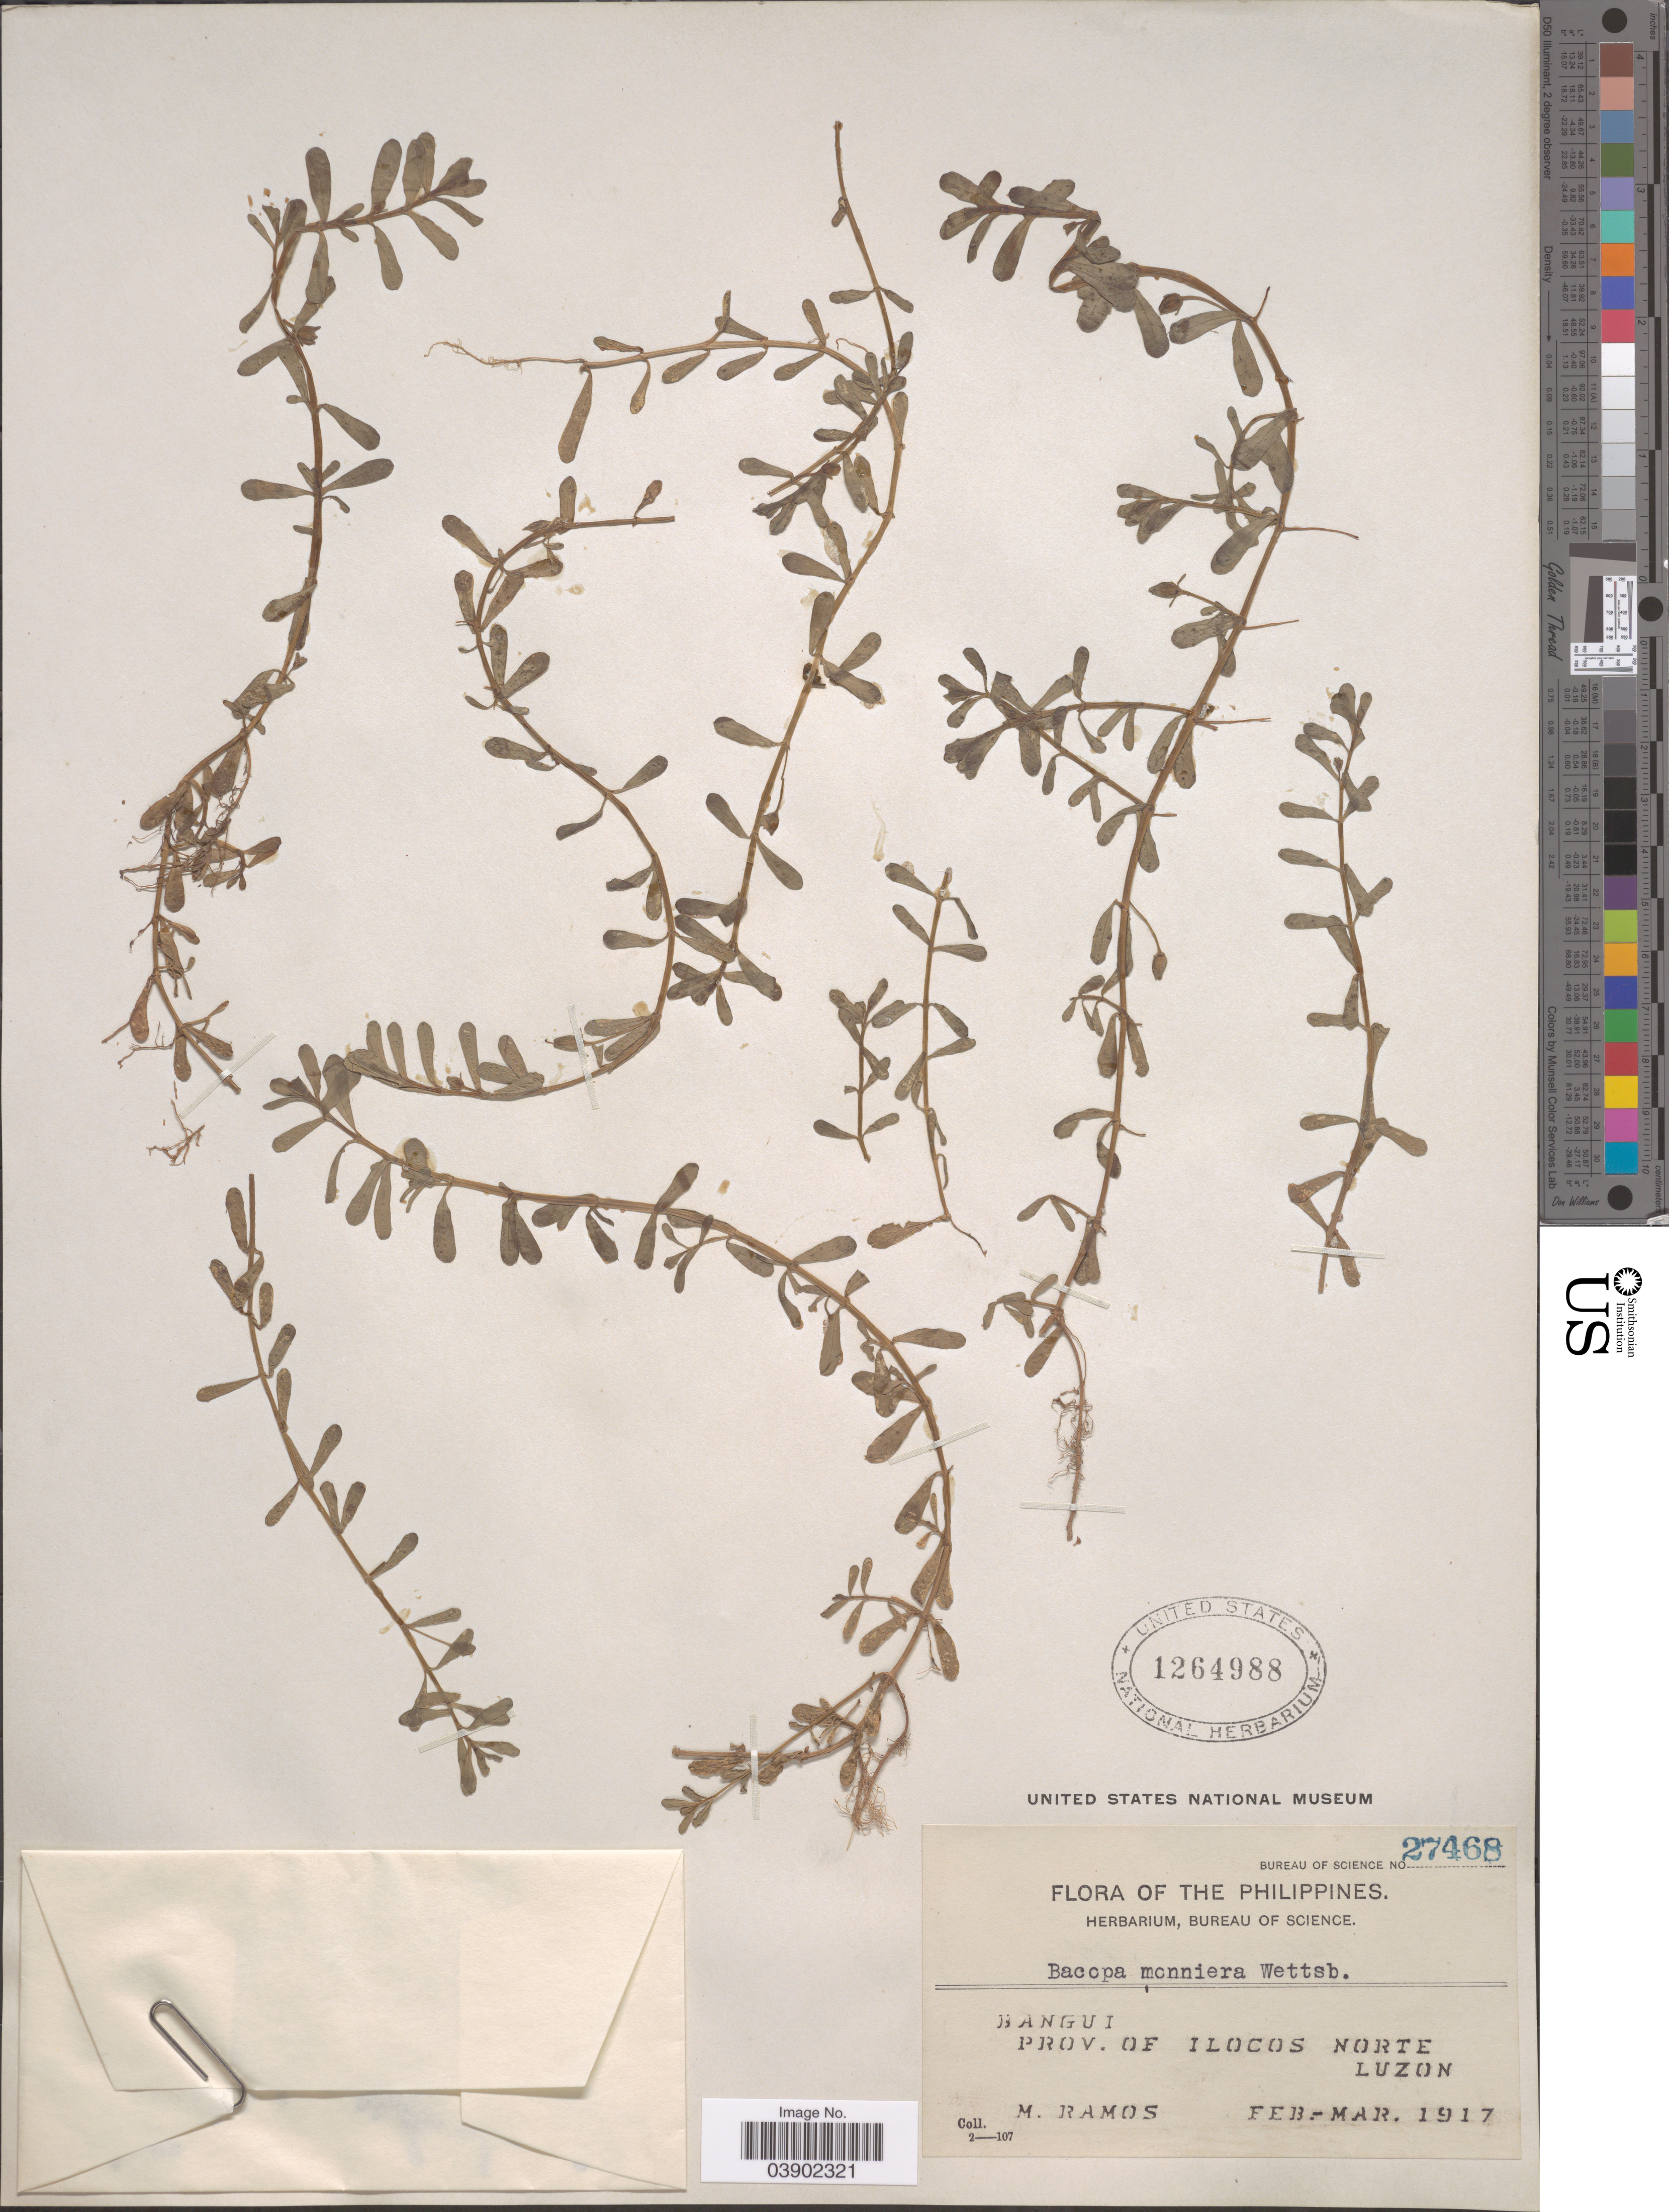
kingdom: Plantae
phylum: Tracheophyta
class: Magnoliopsida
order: Lamiales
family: Plantaginaceae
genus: Bacopa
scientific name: Bacopa monnieri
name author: (L.) Pennell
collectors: M. Ramos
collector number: Bureau of Science 27468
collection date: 1917-02/1917-03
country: Philippines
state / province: Ilocos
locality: Bangui, Prov. of Ilocos Norte, Luzon.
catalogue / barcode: US 1264988